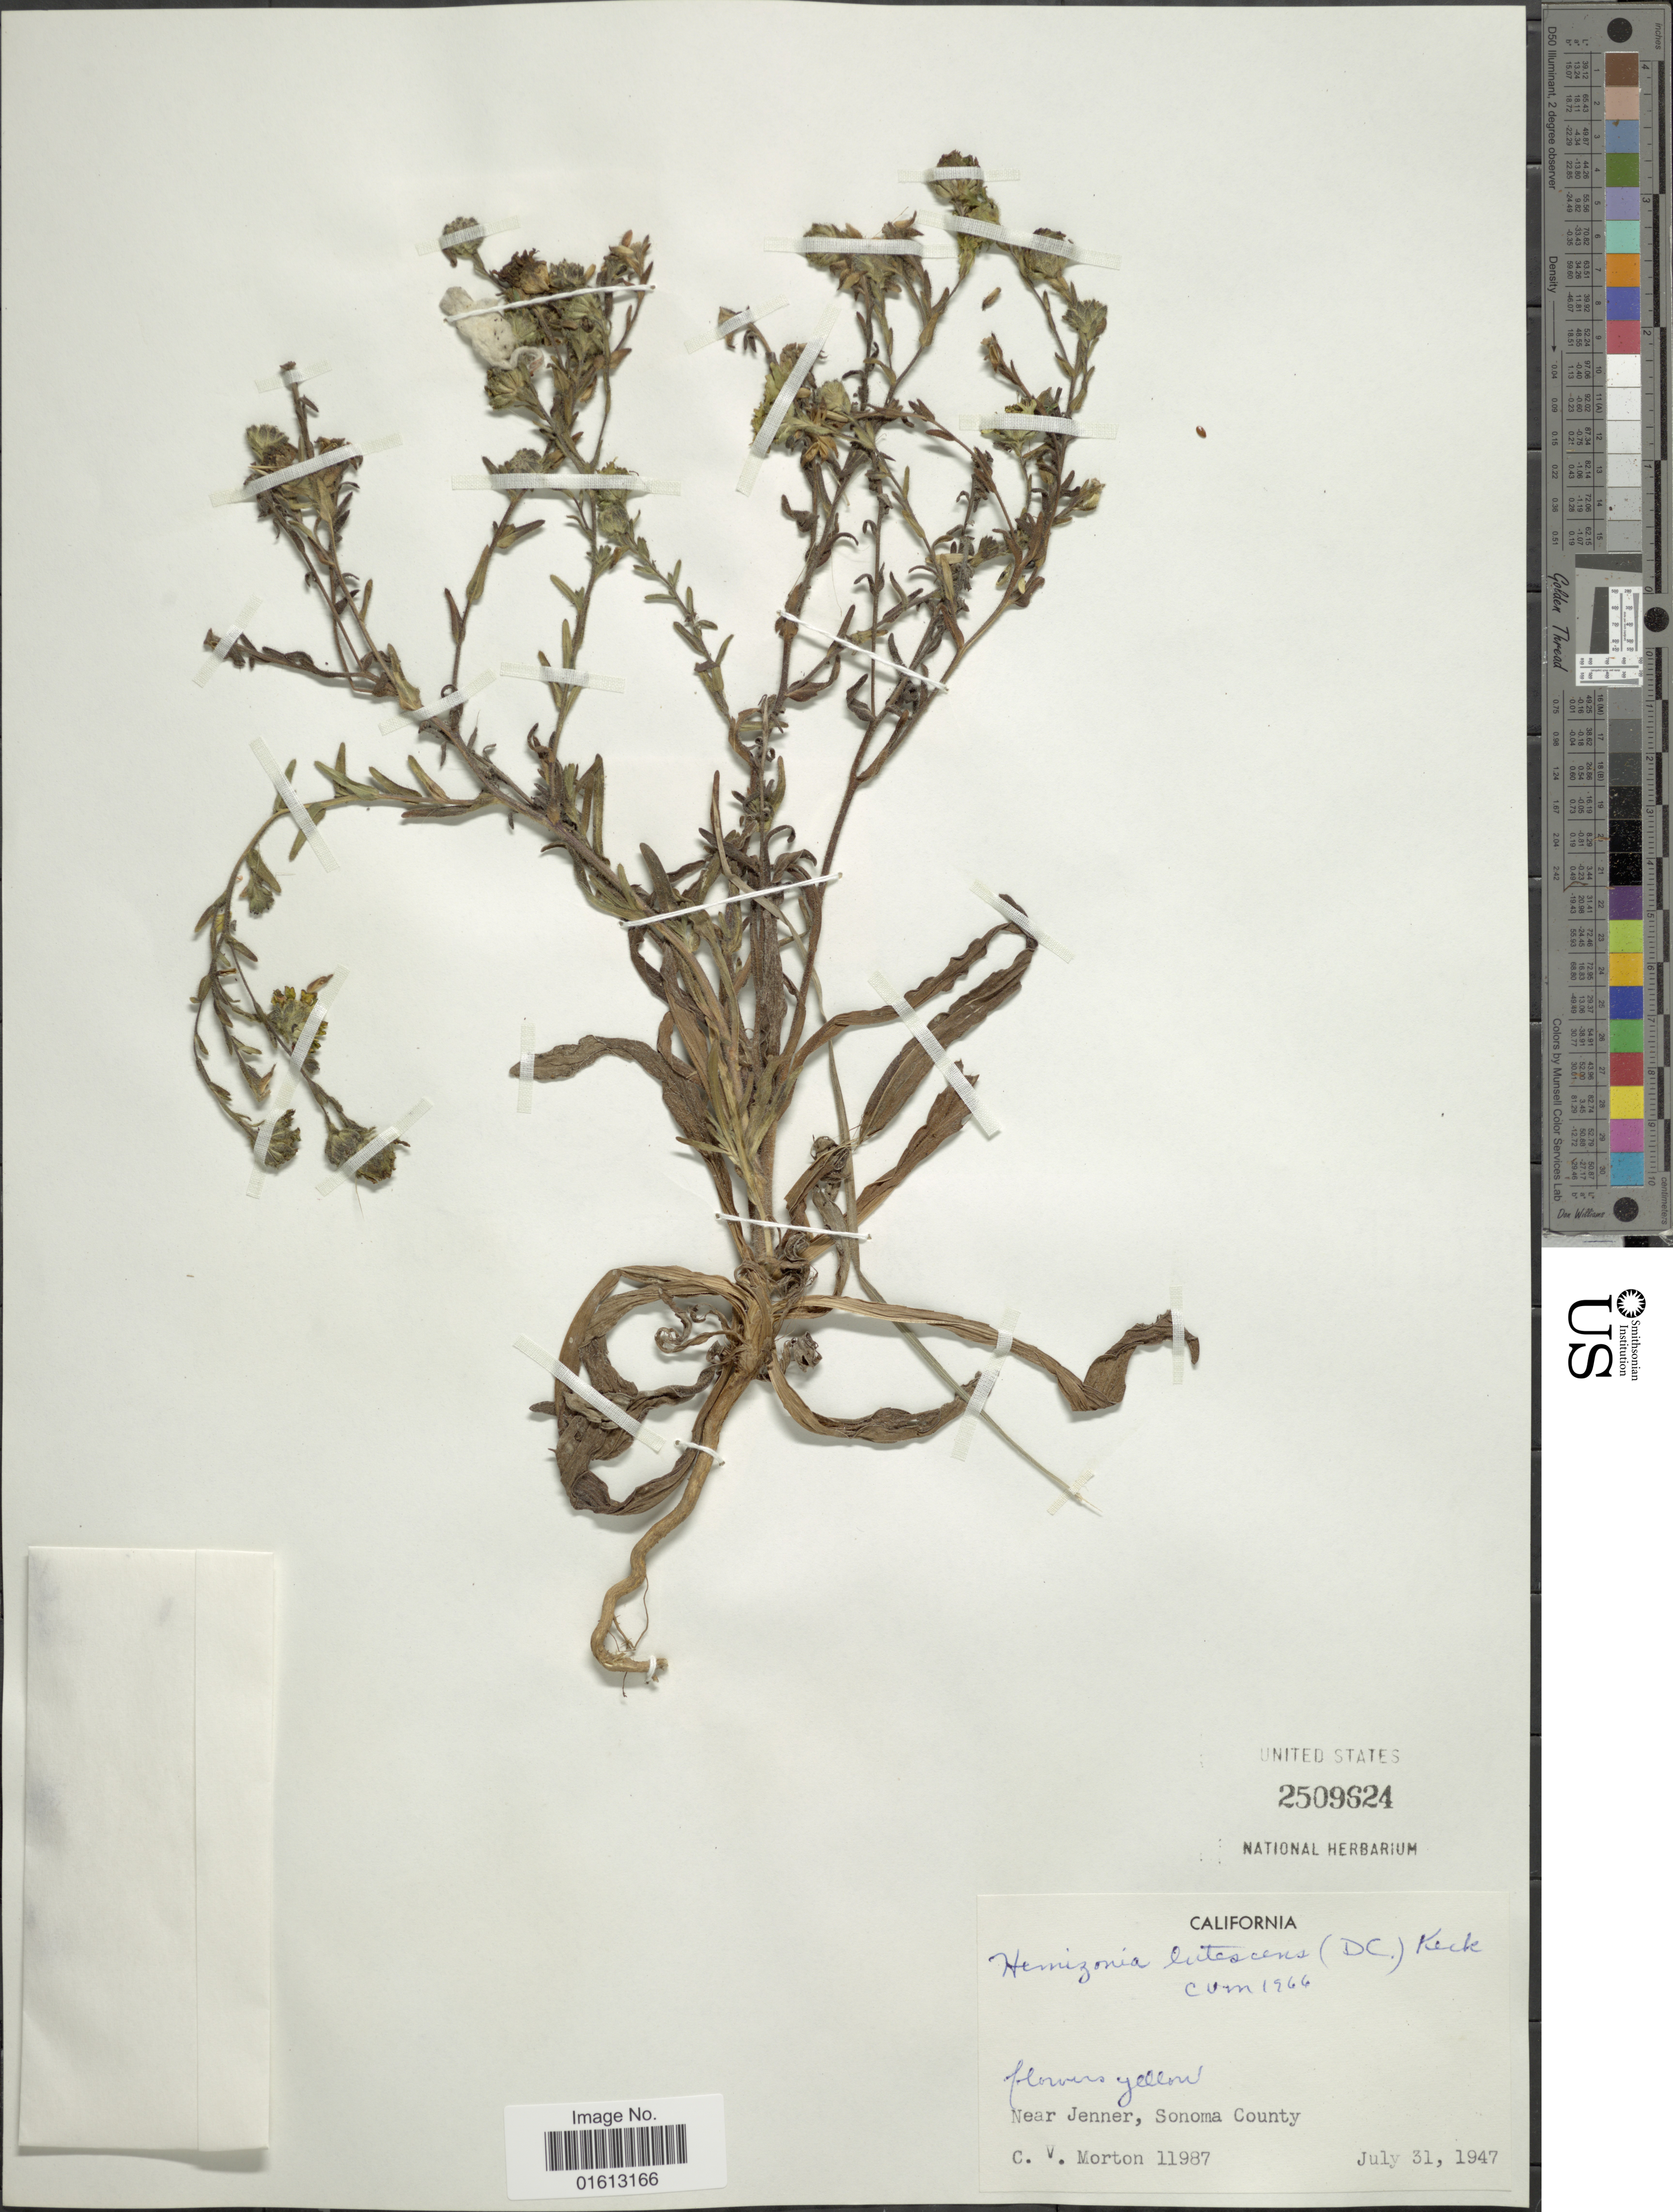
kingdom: Plantae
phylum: Tracheophyta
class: Magnoliopsida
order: Asterales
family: Asteraceae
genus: Hemizonia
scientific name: Hemizonia congesta subsp. lutescens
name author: (Greene) Babc. & H.M. Hall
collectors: C. V. Morton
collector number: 11987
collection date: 1947-07-31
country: United States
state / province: California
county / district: Sonoma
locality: Near Jenner, Sonoma County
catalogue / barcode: US 2509624